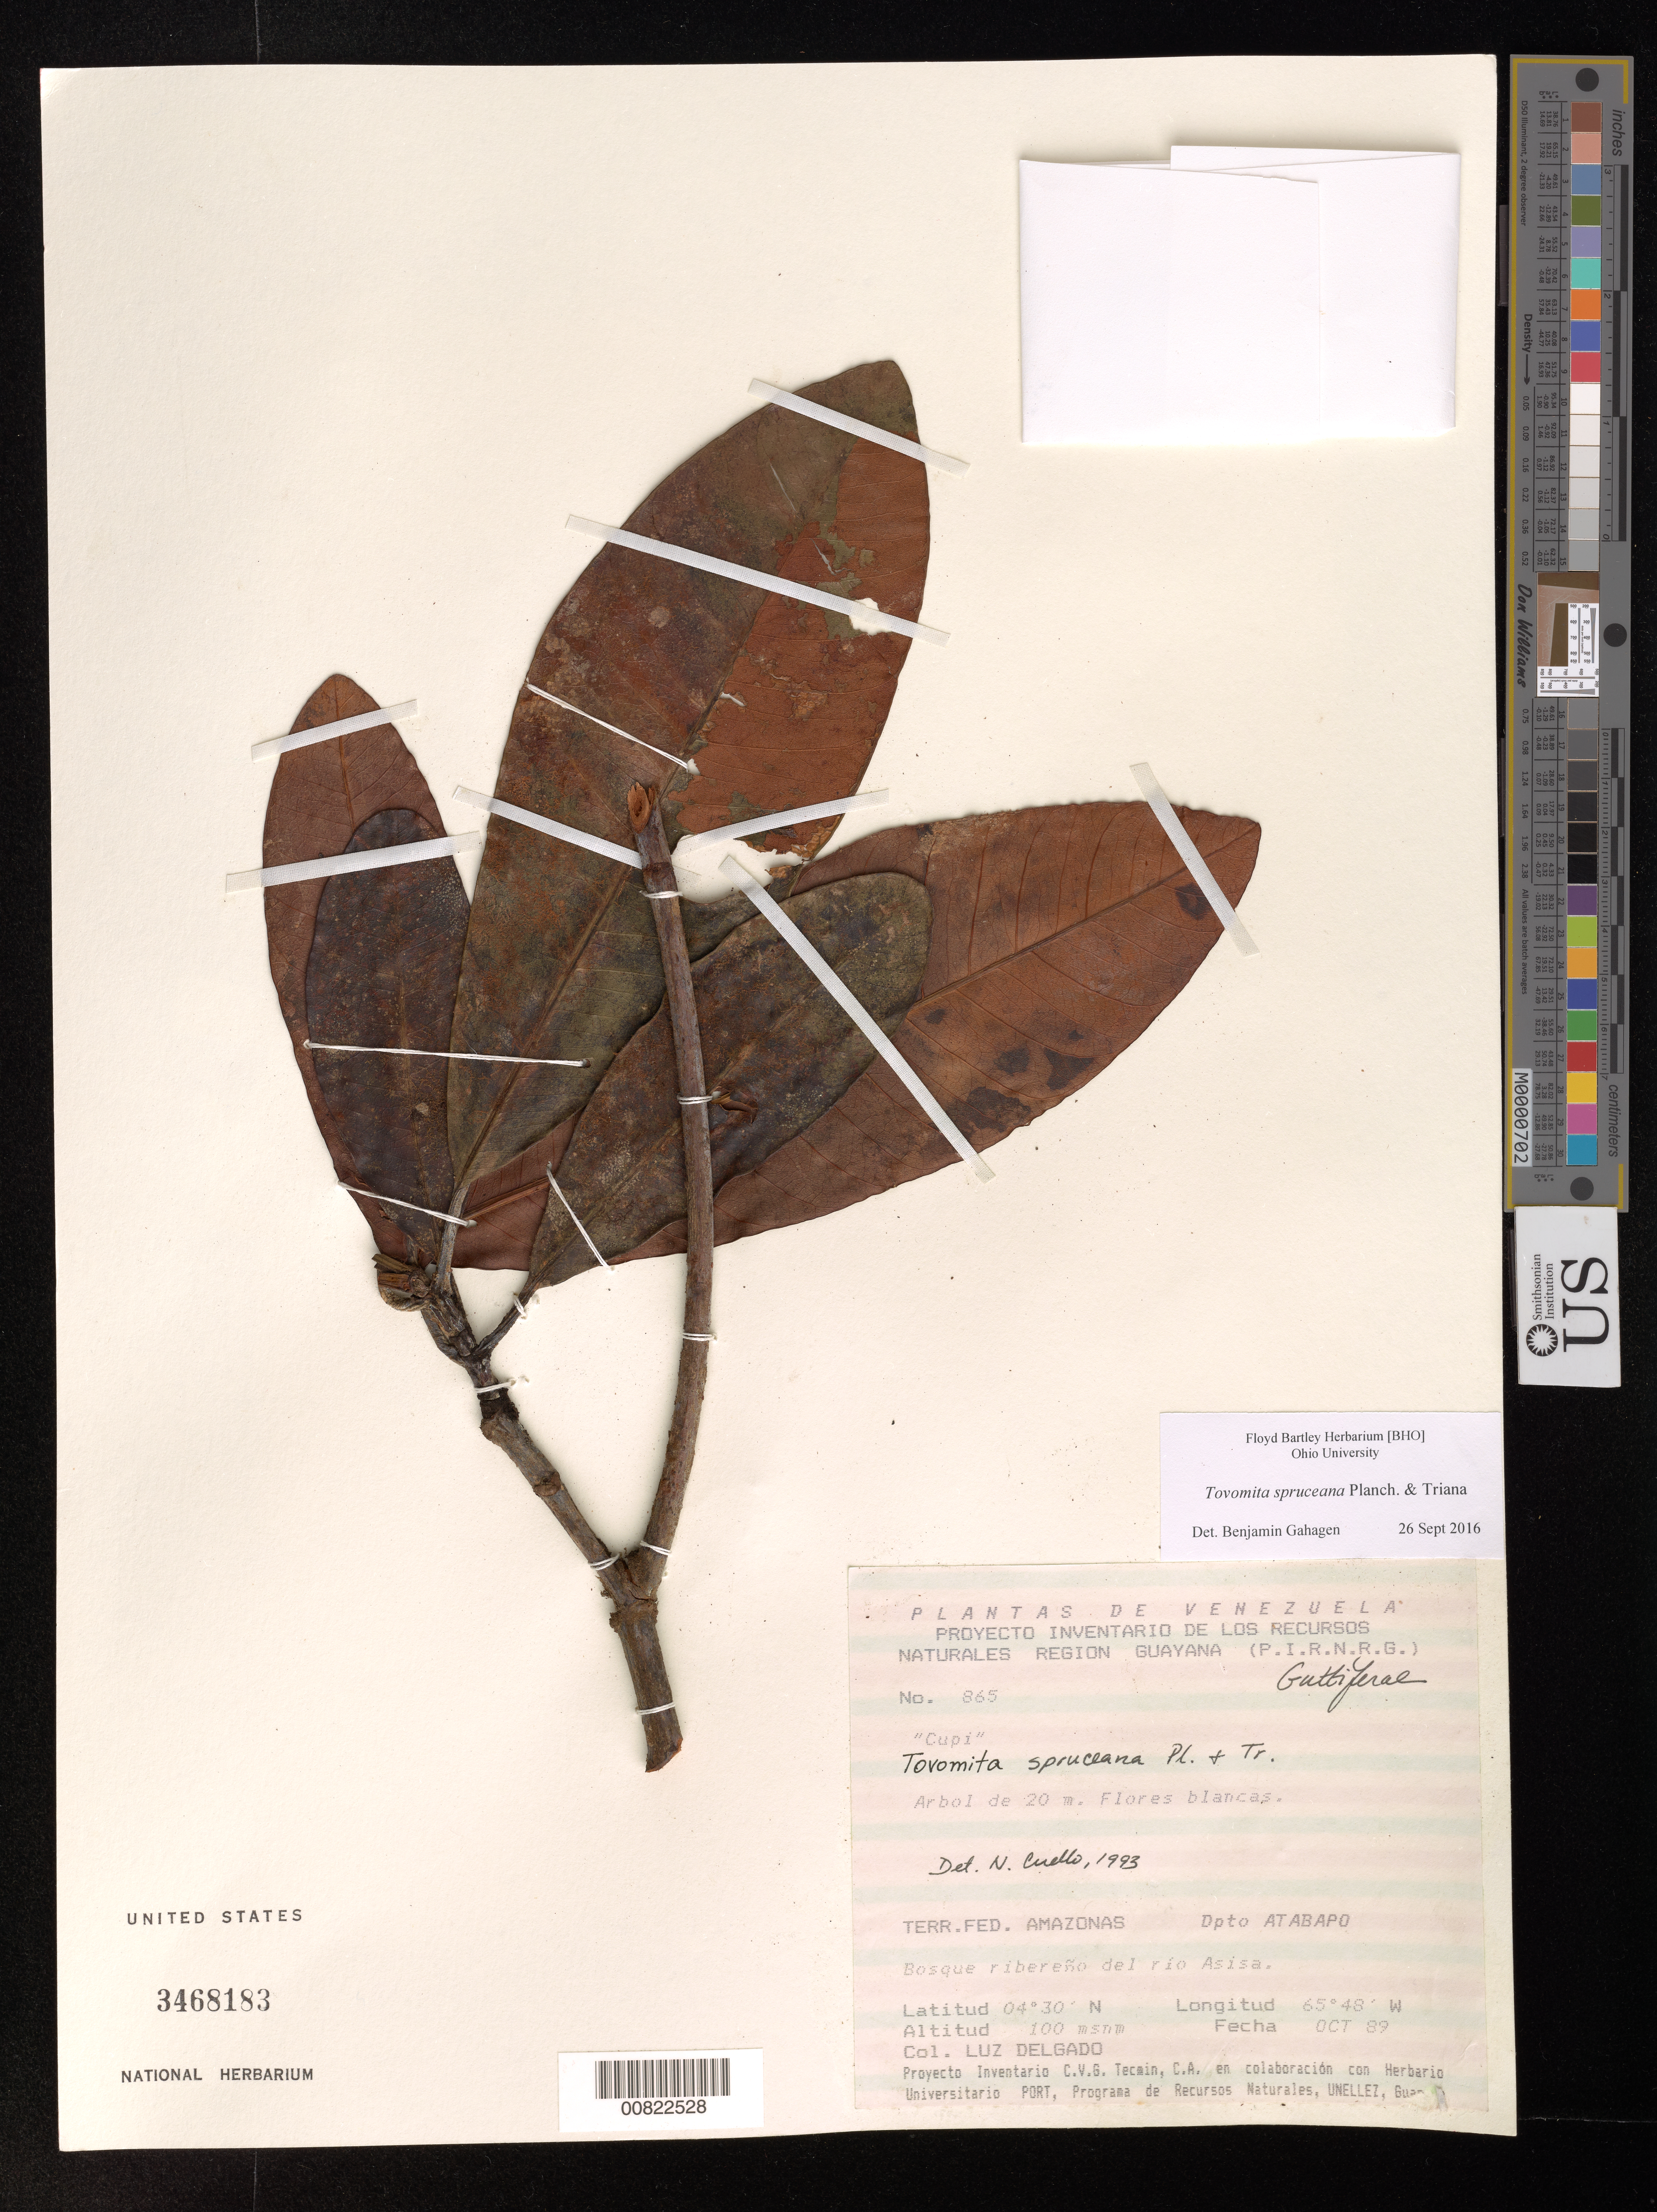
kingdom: Plantae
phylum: Tracheophyta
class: Magnoliopsida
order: Malpighiales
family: Clusiaceae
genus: Tovomita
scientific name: Tovomita spruceana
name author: Planch. & Triana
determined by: Cuello, Nidia L.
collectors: L. Delgado V.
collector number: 865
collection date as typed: Oct-89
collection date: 1989-10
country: Venezuela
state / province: Amazonas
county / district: Atabapo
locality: Río Asisa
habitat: Bosque ribereño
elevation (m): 100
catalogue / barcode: US 3468183